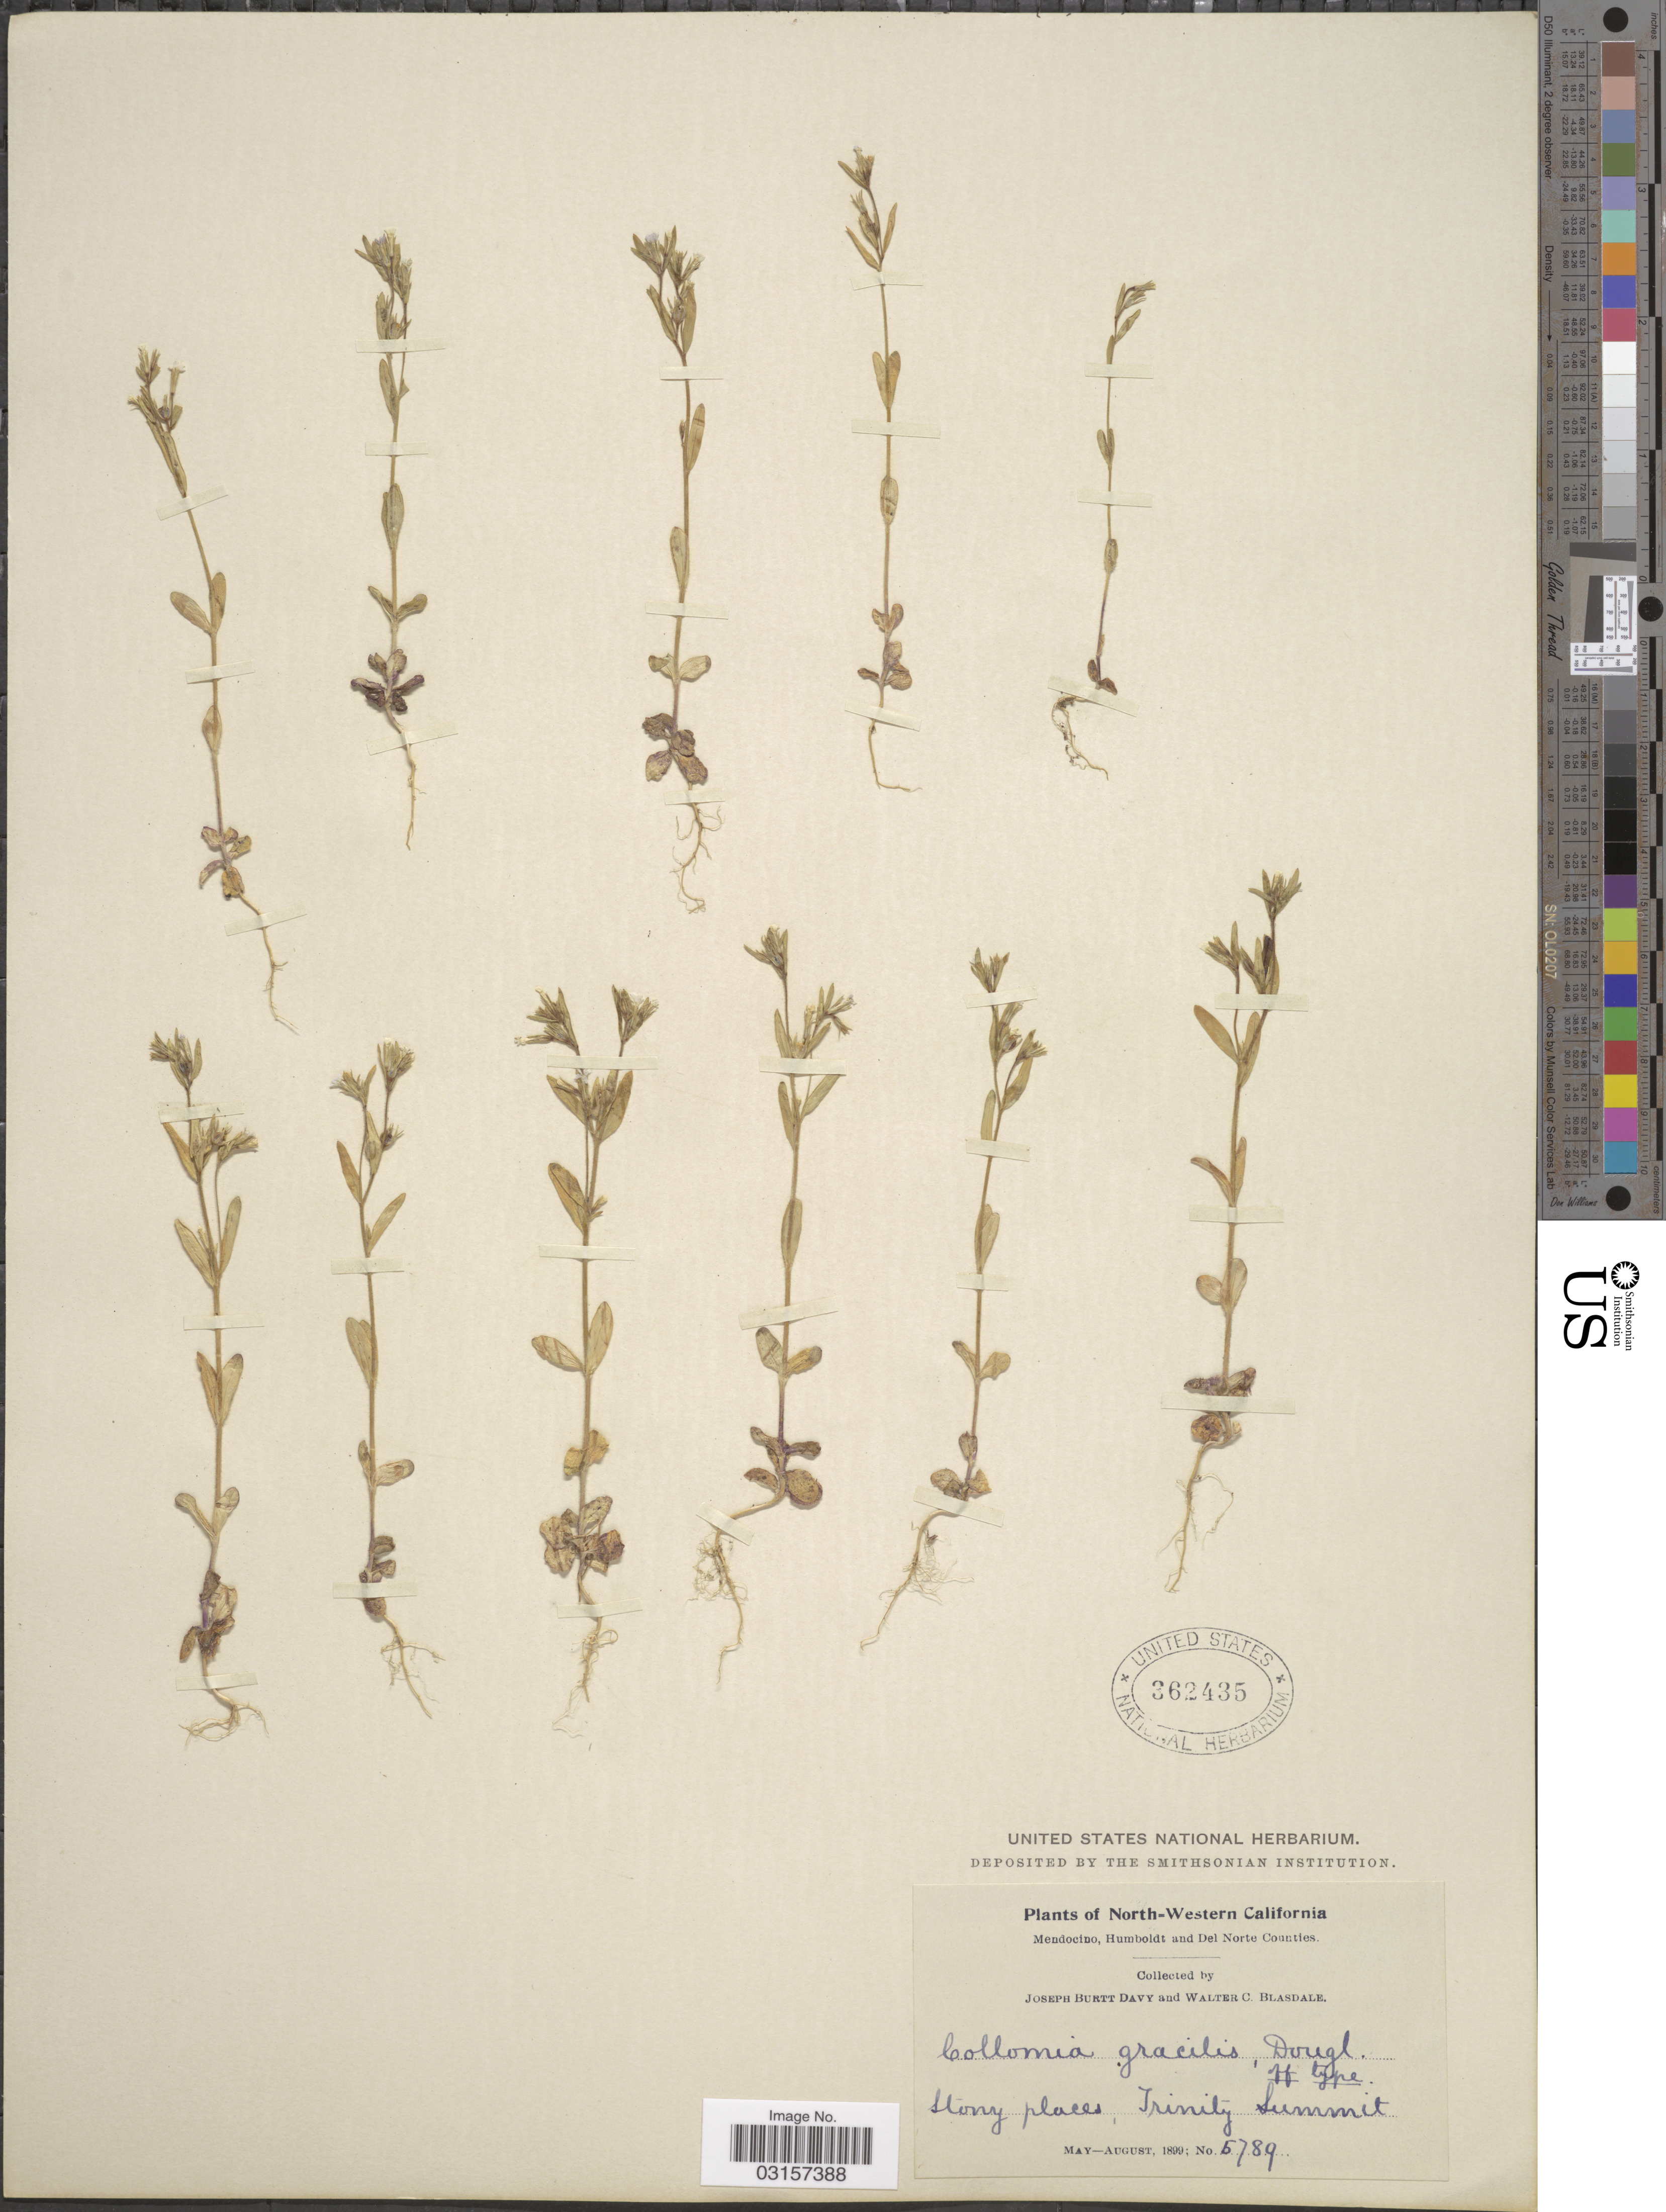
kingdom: Plantae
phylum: Tracheophyta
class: Magnoliopsida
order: Ericales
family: Polemoniaceae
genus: Microsteris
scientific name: Microsteris gracilis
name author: (Hook.) Greene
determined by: (US) Smithsonian Institution - National Museum of Natural History - Department of Botany (UNITED STATES)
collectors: J. Burtt Davy & W. Blasdale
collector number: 5789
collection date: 1899-05/1899-08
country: United States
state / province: California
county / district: Mendocino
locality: North-Western California, Mendocino, Humboldt and Del Norte Counties. Stony places, Trinity Summit.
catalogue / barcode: US 362435